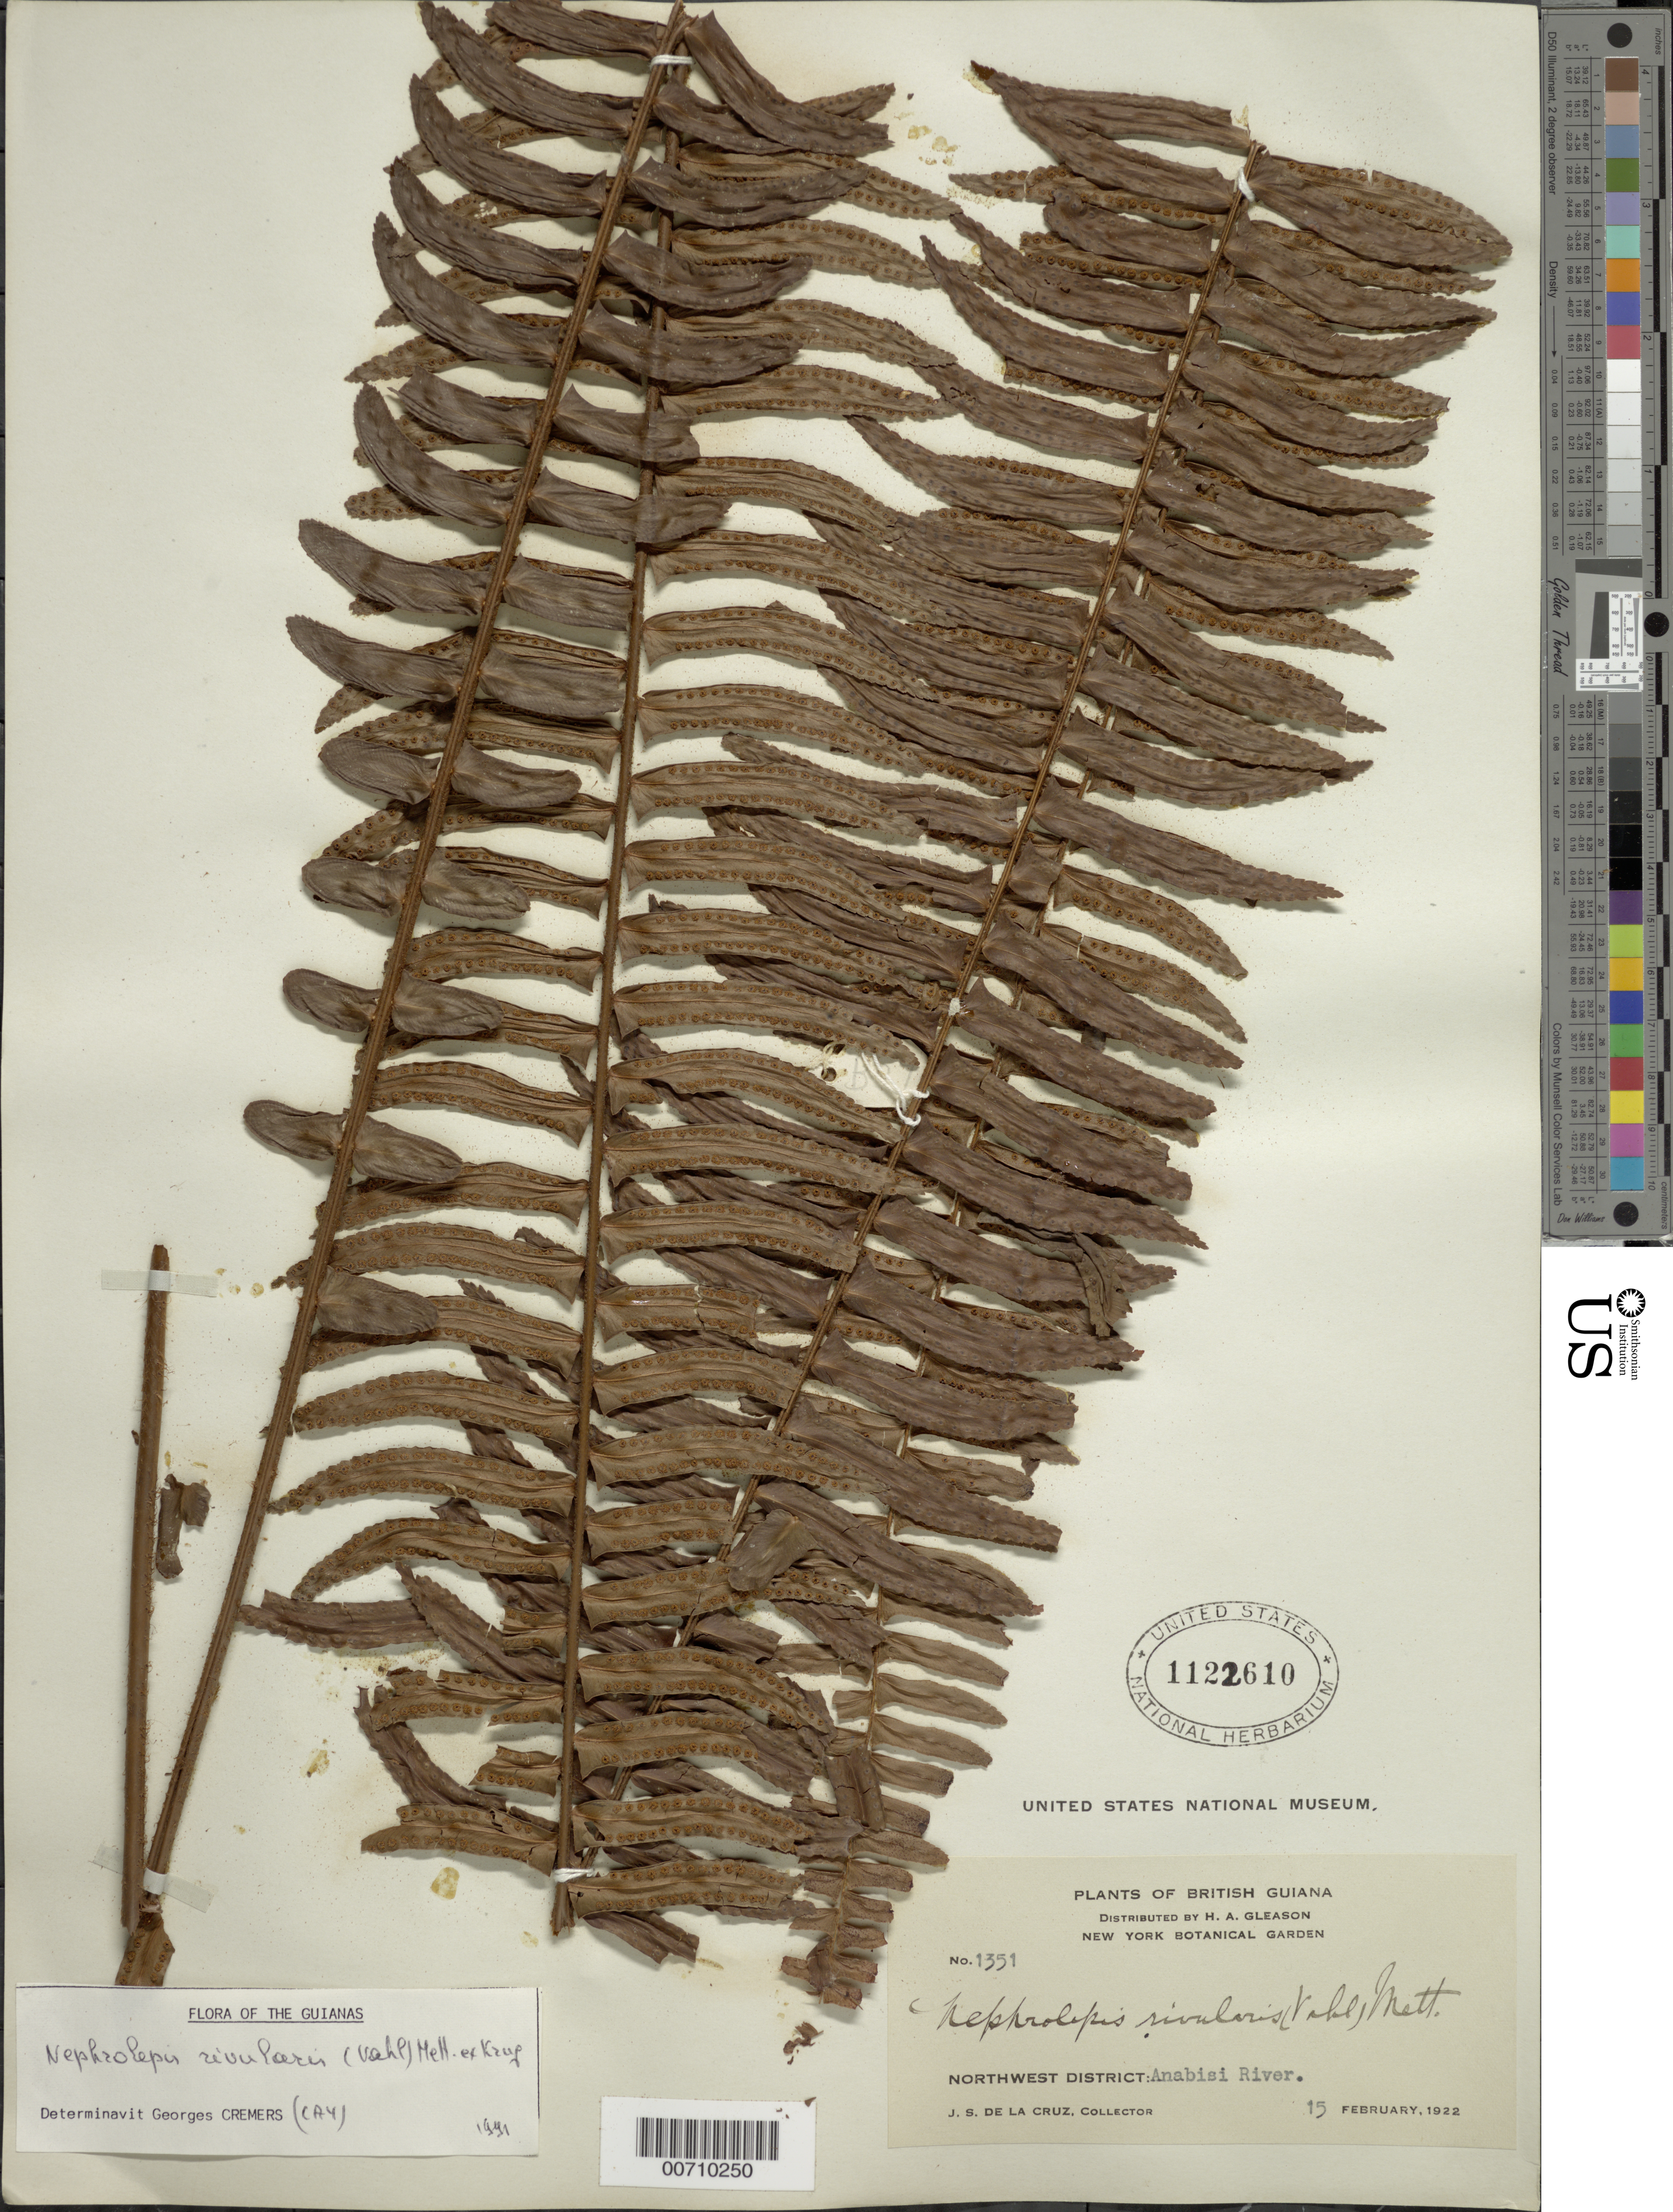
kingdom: Plantae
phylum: Tracheophyta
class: Polypodiopsida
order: Polypodiales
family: Nephrolepidaceae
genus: Nephrolepis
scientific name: Nephrolepis rivularis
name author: (Vahl) Mett. ex Krug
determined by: Cremers, Georges A.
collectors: J. S. de la Cruz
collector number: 1351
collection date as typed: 15-Feb-22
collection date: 1922-02-15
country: Guyana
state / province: Barima-Waini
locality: Anabisi River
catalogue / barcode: US 1122610